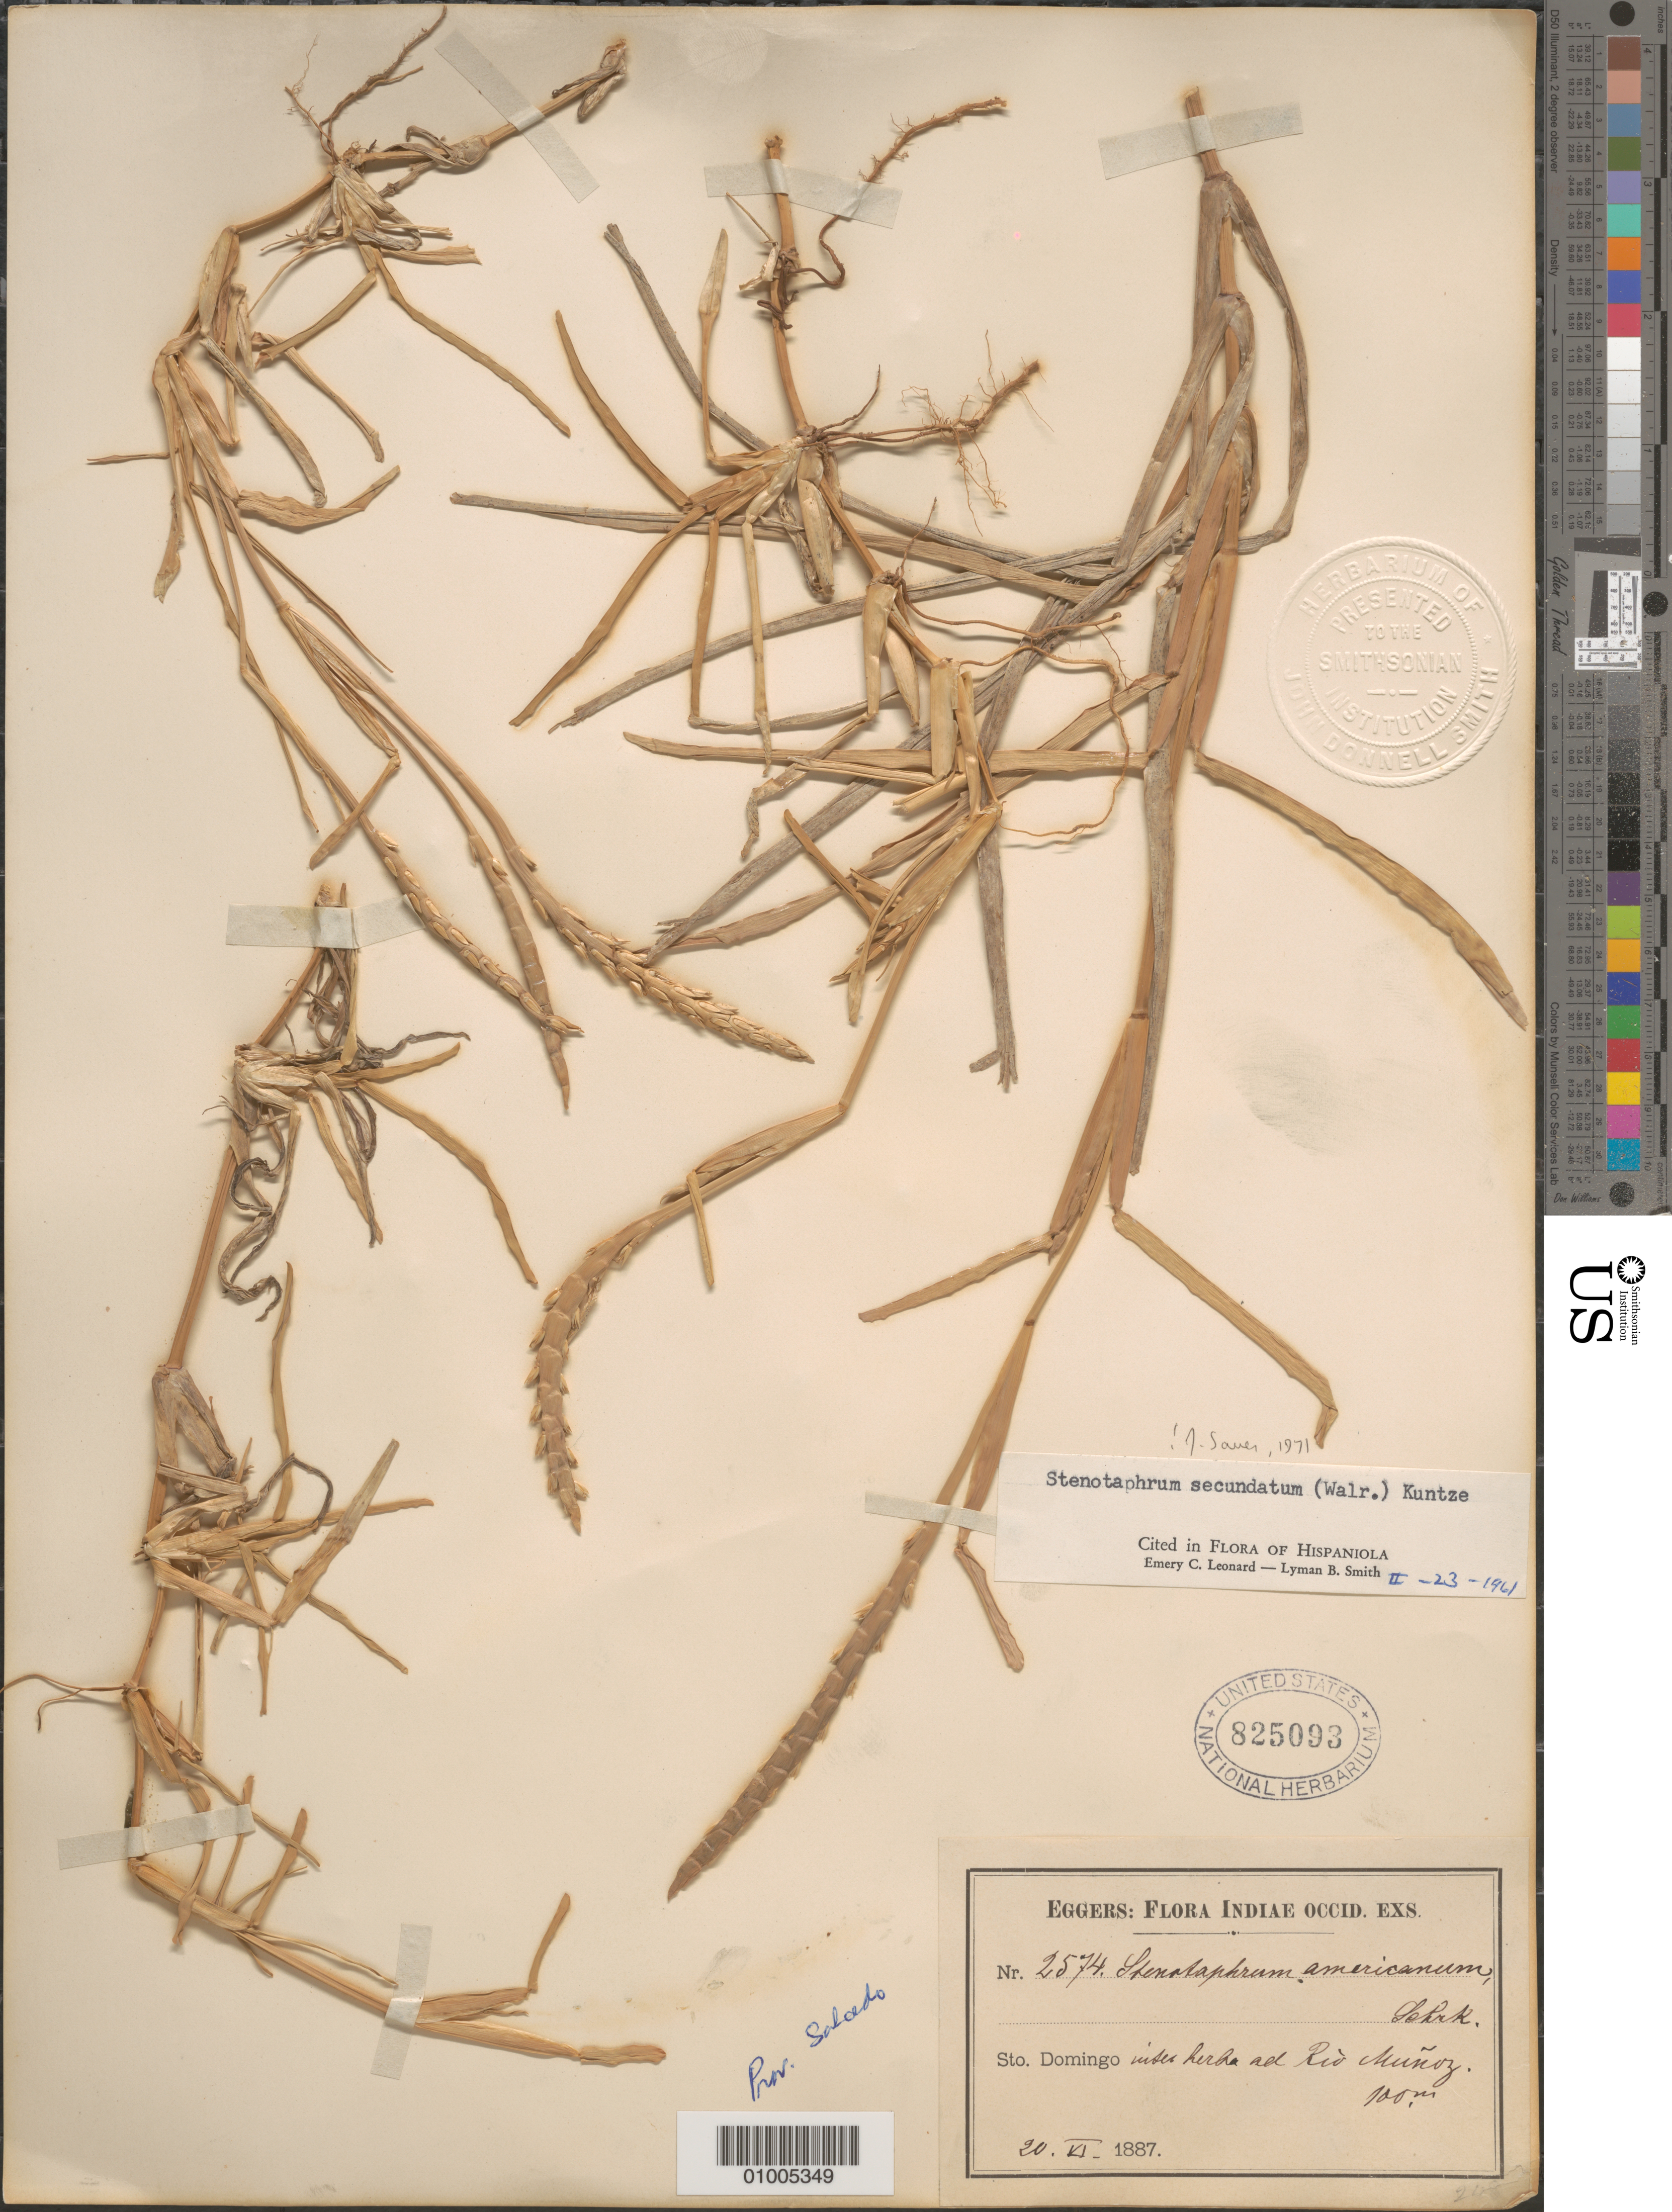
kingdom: Plantae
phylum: Tracheophyta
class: Liliopsida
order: Poales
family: Poaceae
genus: Stenotaphrum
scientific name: Stenotaphrum secundatum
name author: (Walter) Kuntze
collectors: H. F. A. von Eggers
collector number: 2574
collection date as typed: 20 Jun 1887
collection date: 1887-06-20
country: Dominican Republic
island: Hispaniola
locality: Santo Domingo.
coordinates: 0 N, 0 E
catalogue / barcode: US 825093